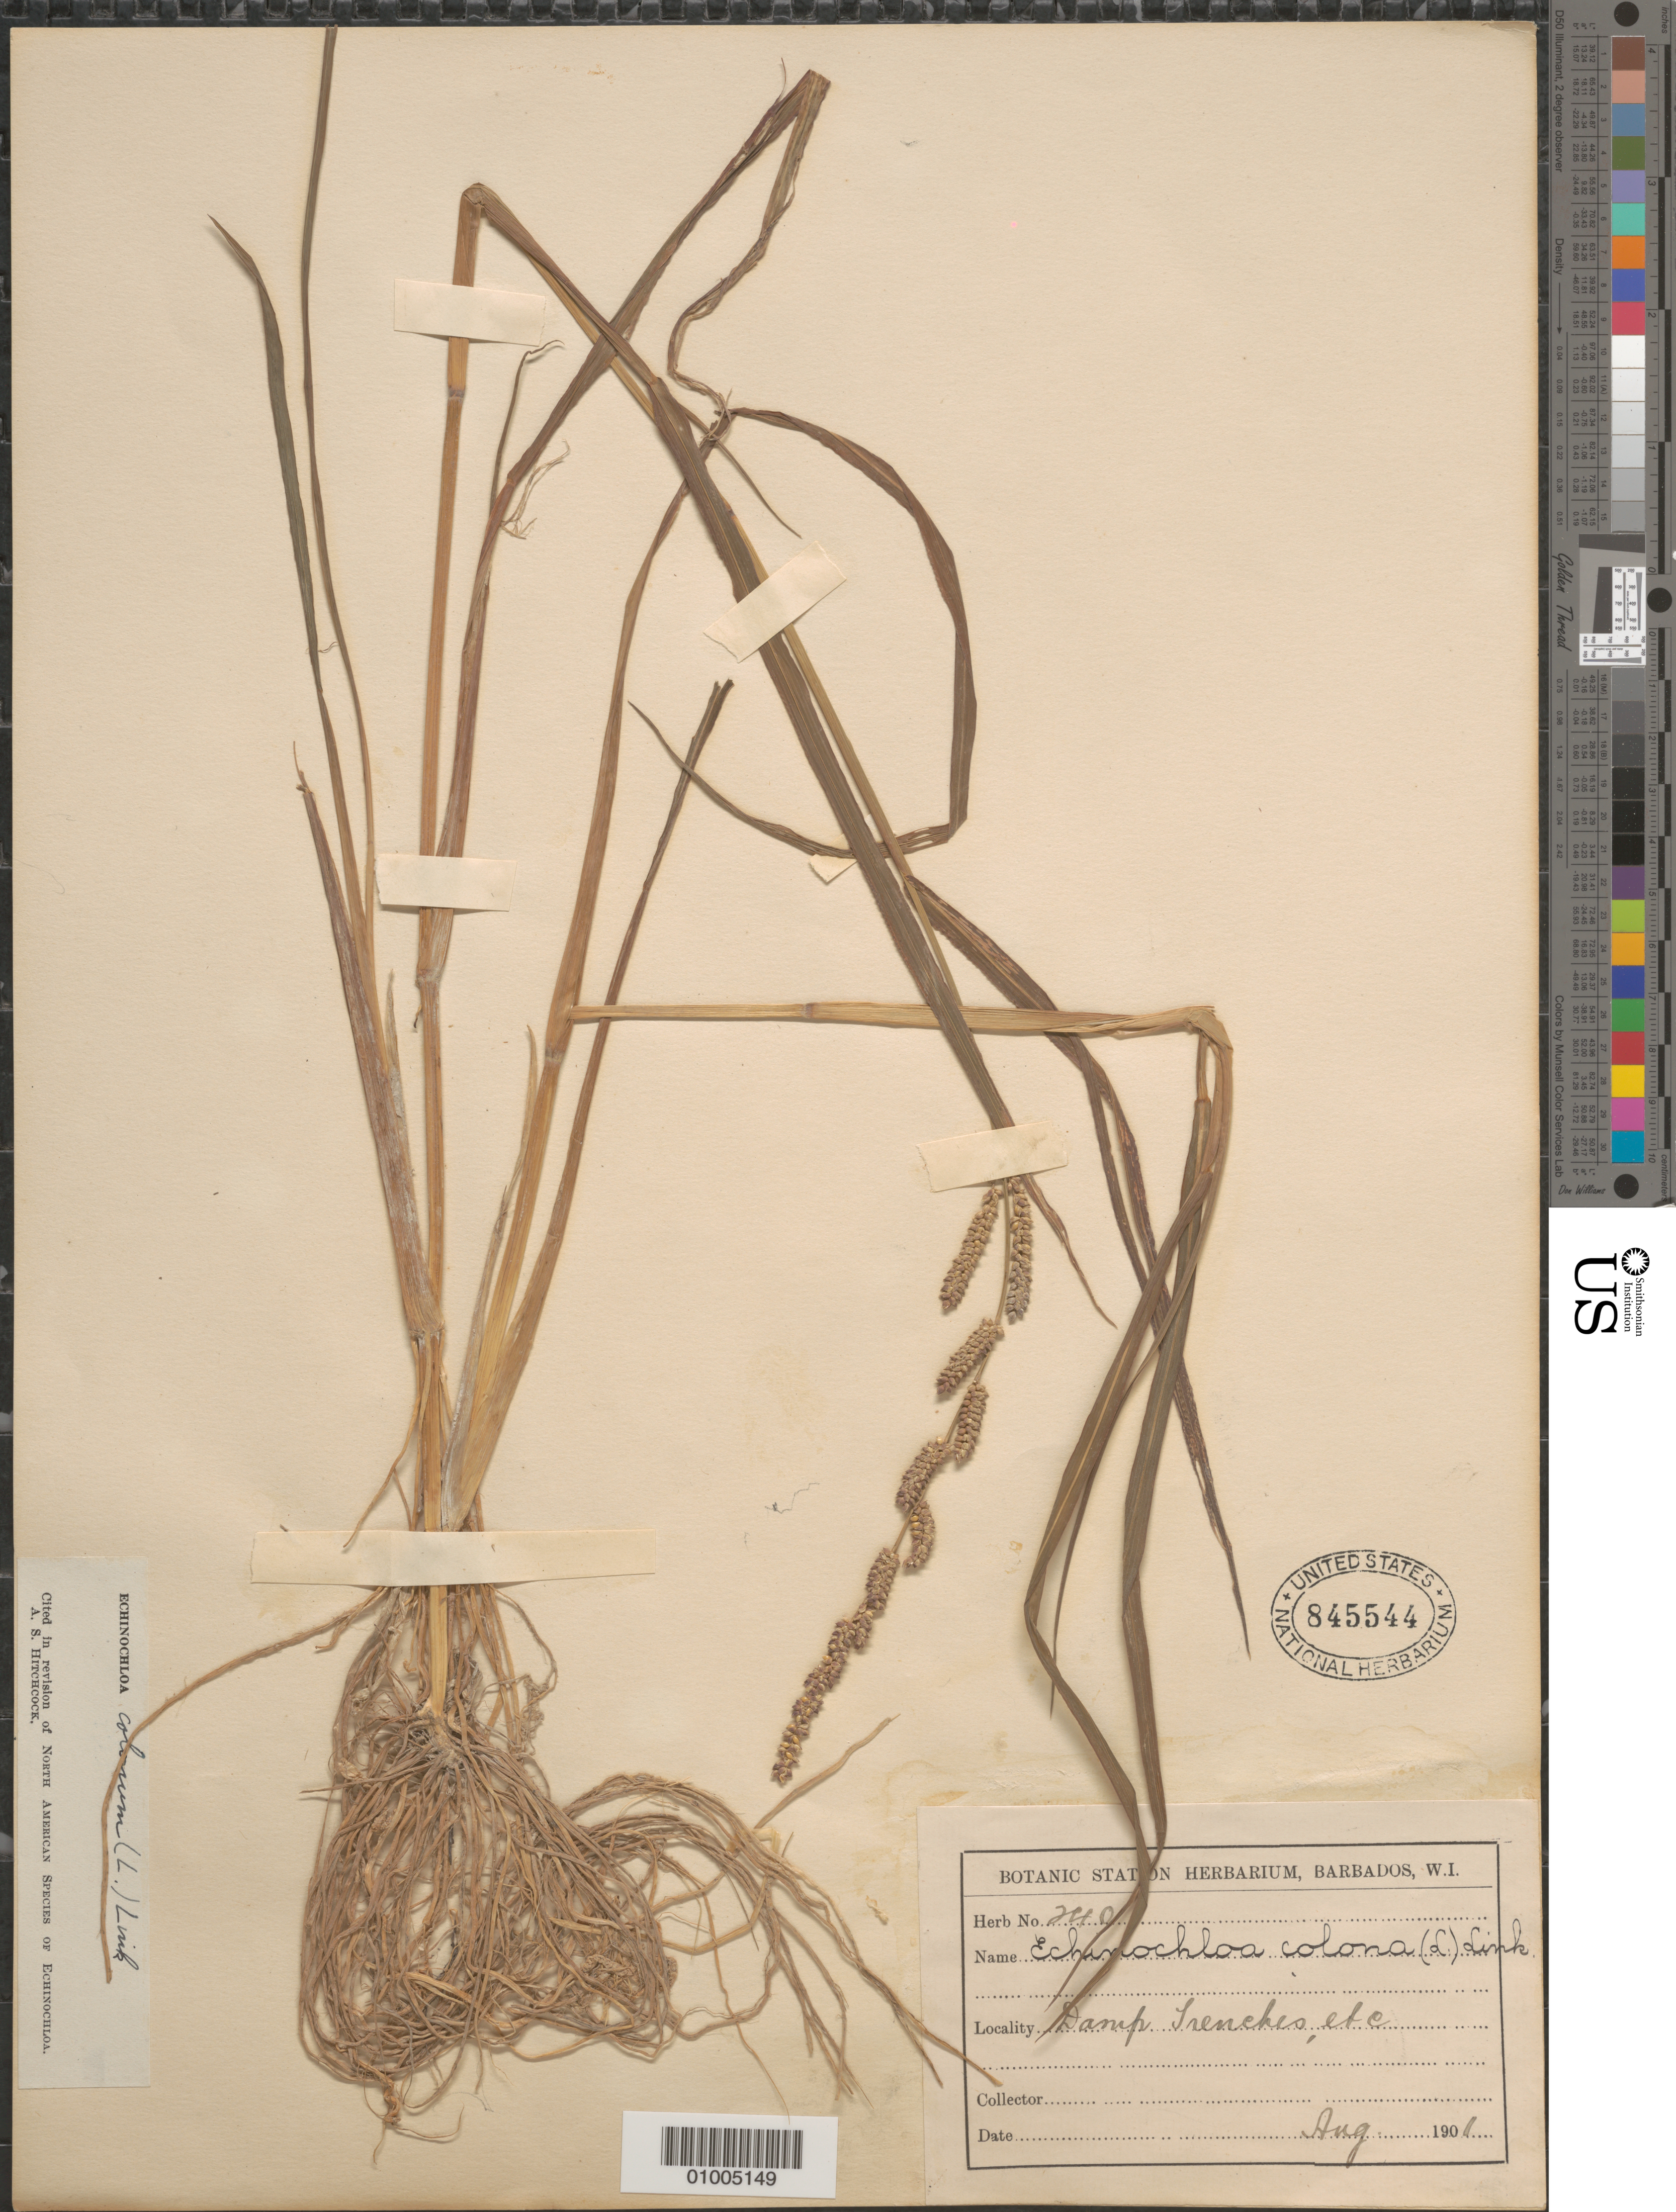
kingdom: Plantae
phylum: Tracheophyta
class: Liliopsida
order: Poales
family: Poaceae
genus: Echinochloa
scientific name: Echinochloa colona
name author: (L.) Link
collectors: ex herb. Bot. Sta. Barbados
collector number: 241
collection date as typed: Aug 1901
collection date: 1901-08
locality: Damp Trenches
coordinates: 0 N, 0 E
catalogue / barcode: US 845544